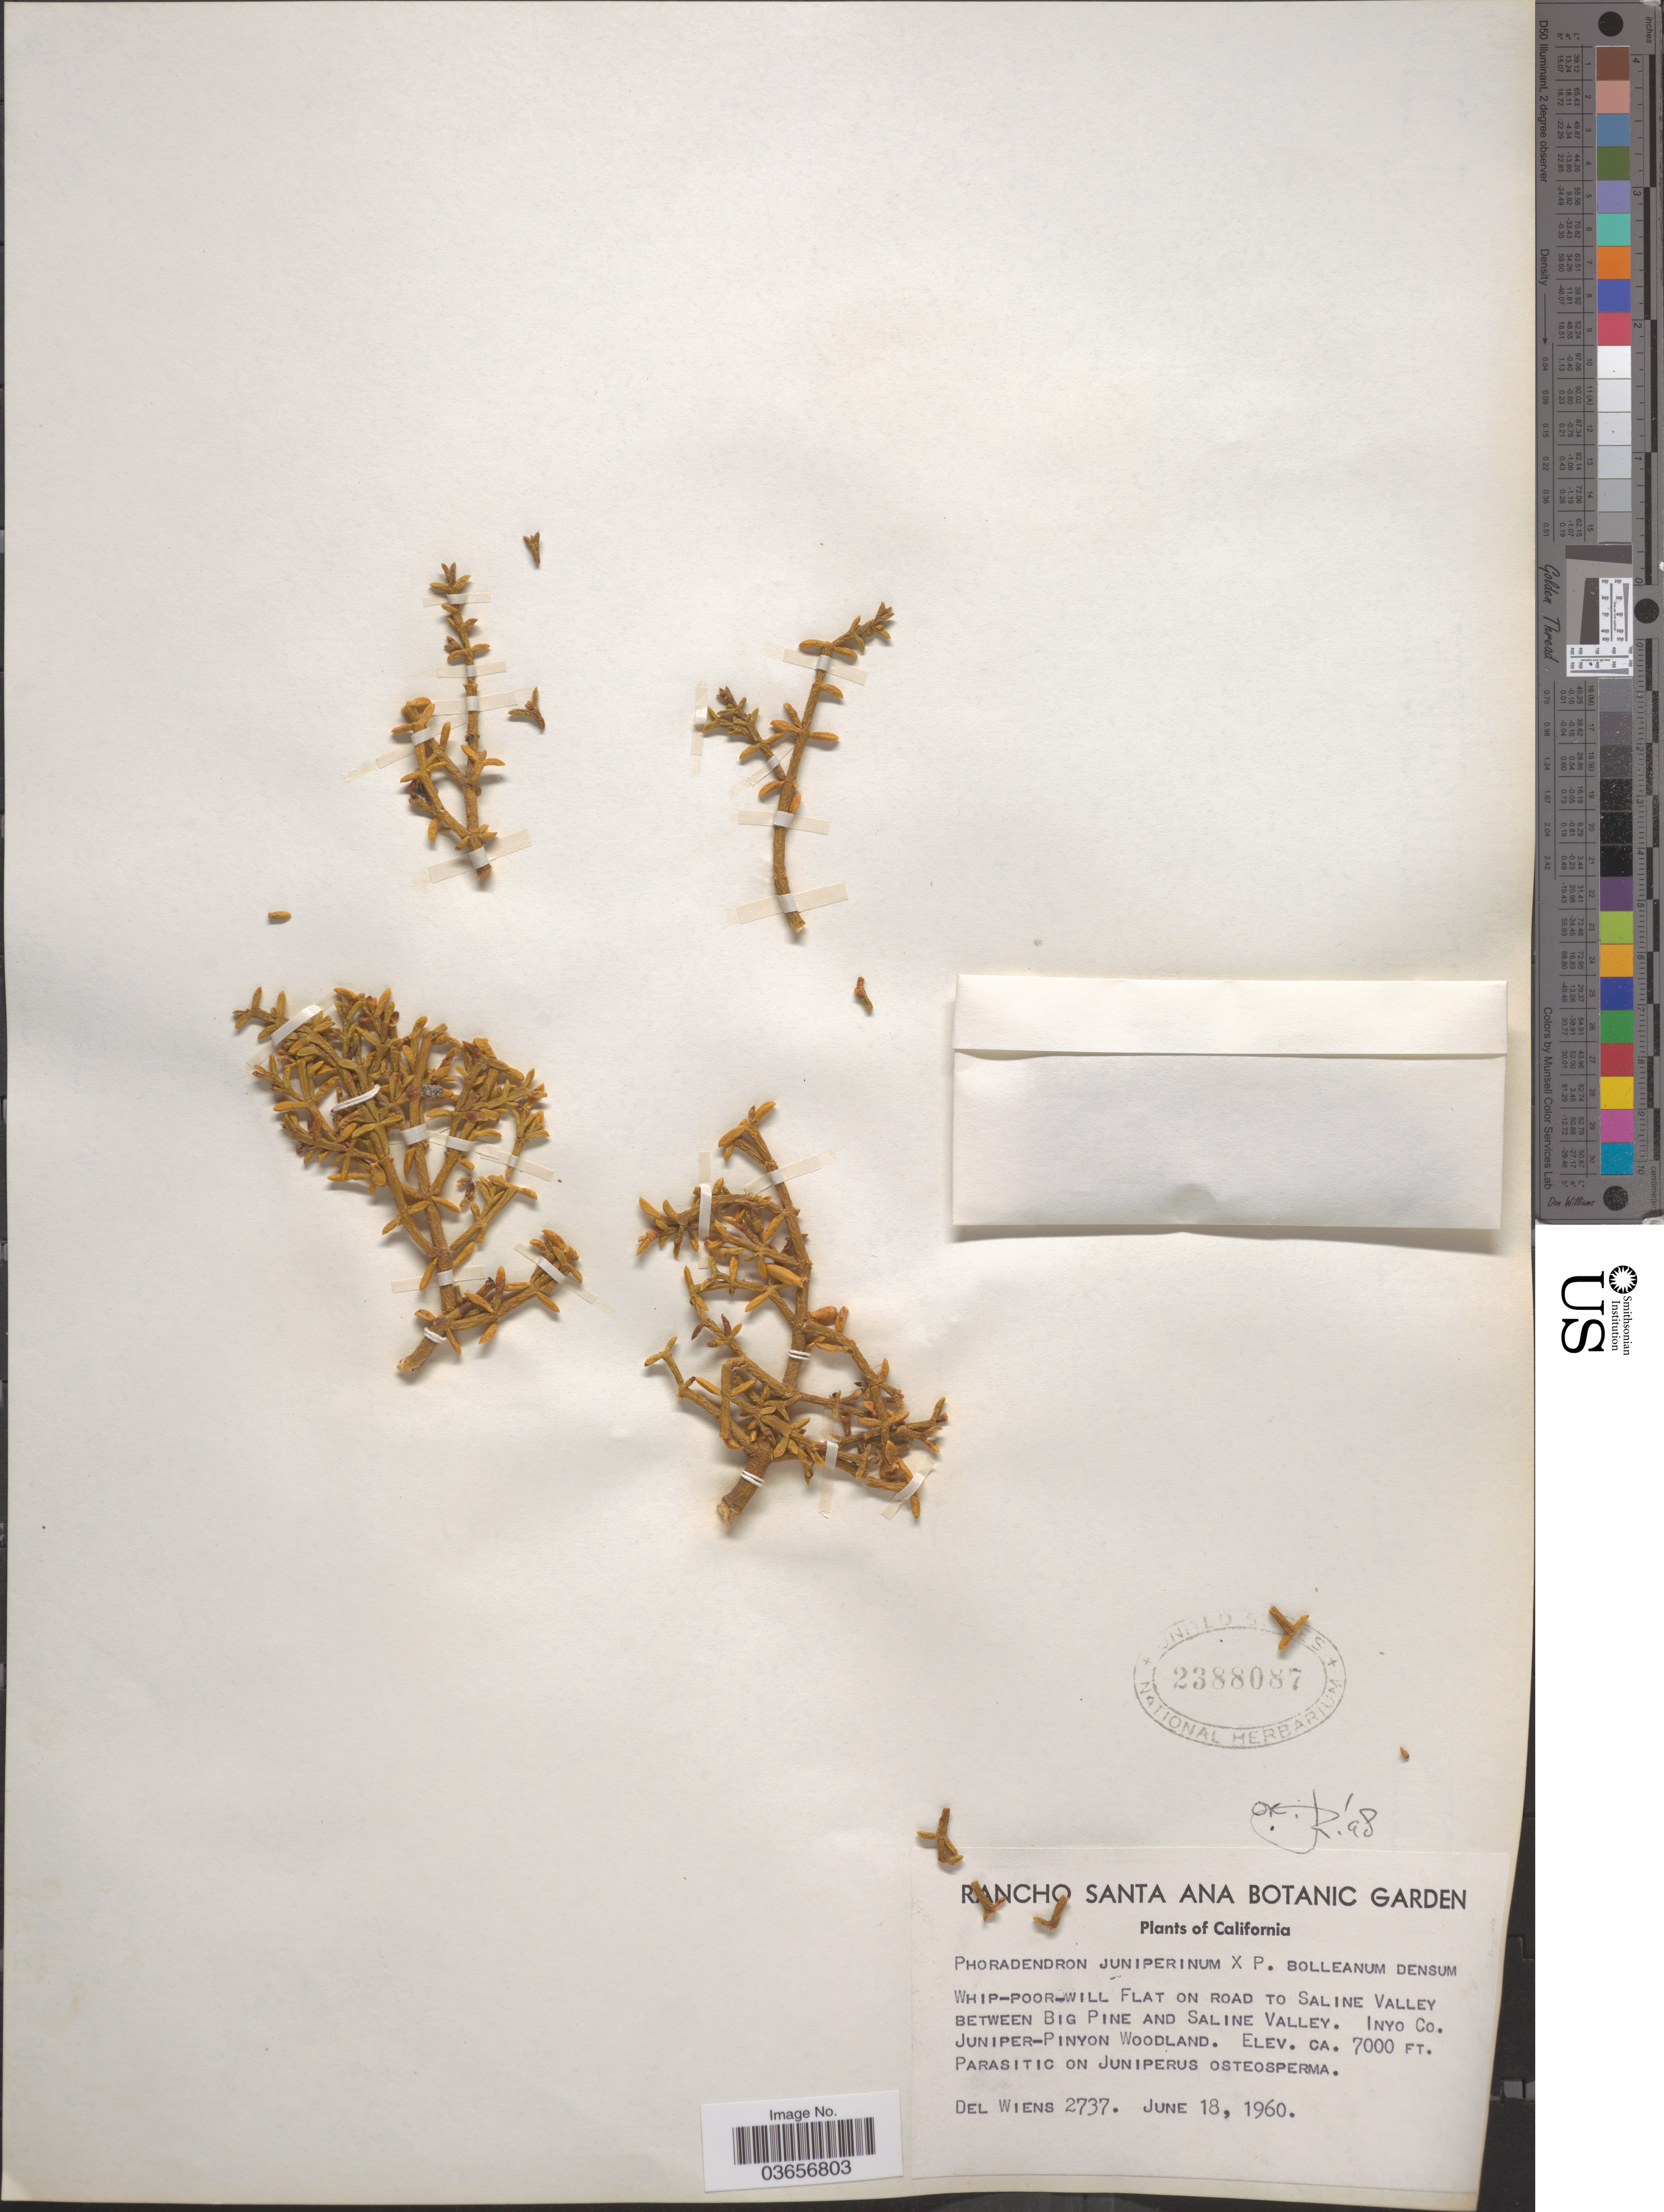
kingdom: Plantae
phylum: Tracheophyta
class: Magnoliopsida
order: Santalales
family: Viscaceae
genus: Phoradendron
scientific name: Phoradendron juniperinum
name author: Engelm. ex A. Gray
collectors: D. Wiens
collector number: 2737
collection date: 1960-06-18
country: United States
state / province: California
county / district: Inyo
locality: On road to Saline Valley Between Big Pine and Saline Valley. Inyo Co.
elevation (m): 2134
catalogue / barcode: US 2388087